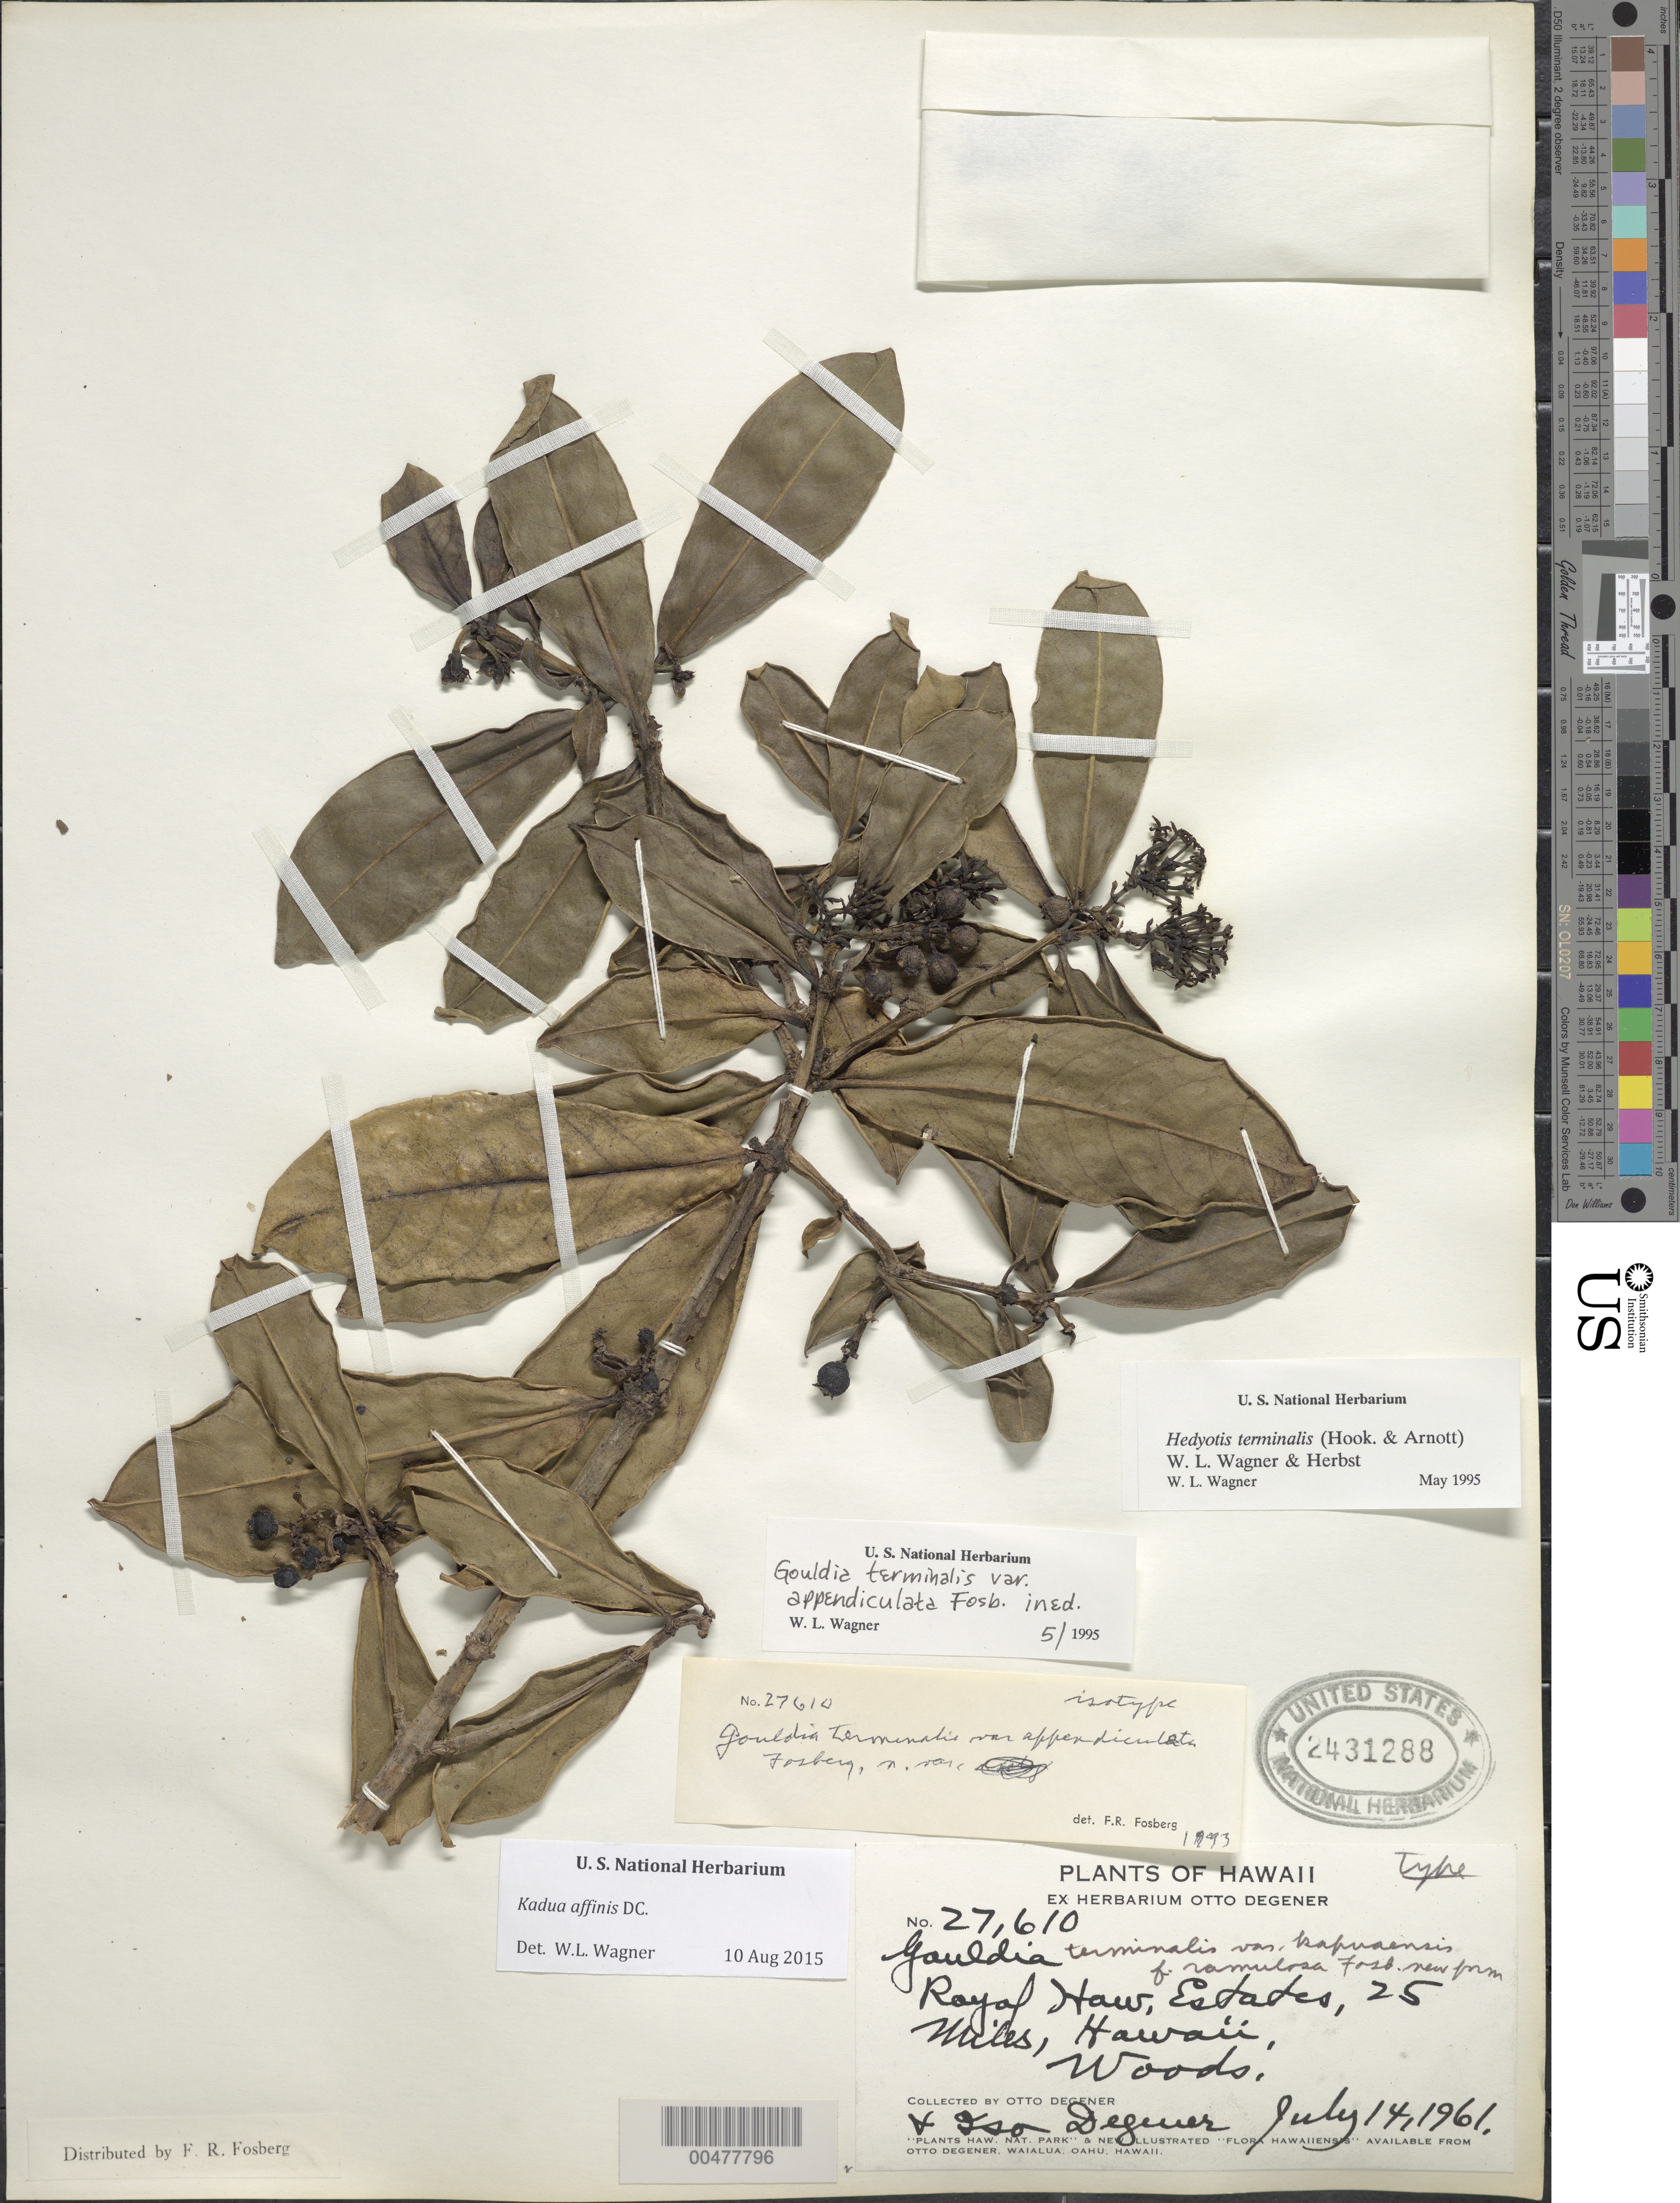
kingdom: Plantae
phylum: Tracheophyta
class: Magnoliopsida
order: Gentianales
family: Rubiaceae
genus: Kadua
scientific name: Kadua affinis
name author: DC.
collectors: O. Degener & I. Degener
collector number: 27610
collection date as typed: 14 Jul 1961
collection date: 1961-07-14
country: United States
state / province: Hawaii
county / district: Hawaii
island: Hawaii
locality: Royal Hawaii Estates, 25 Miles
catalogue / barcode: US 2431288